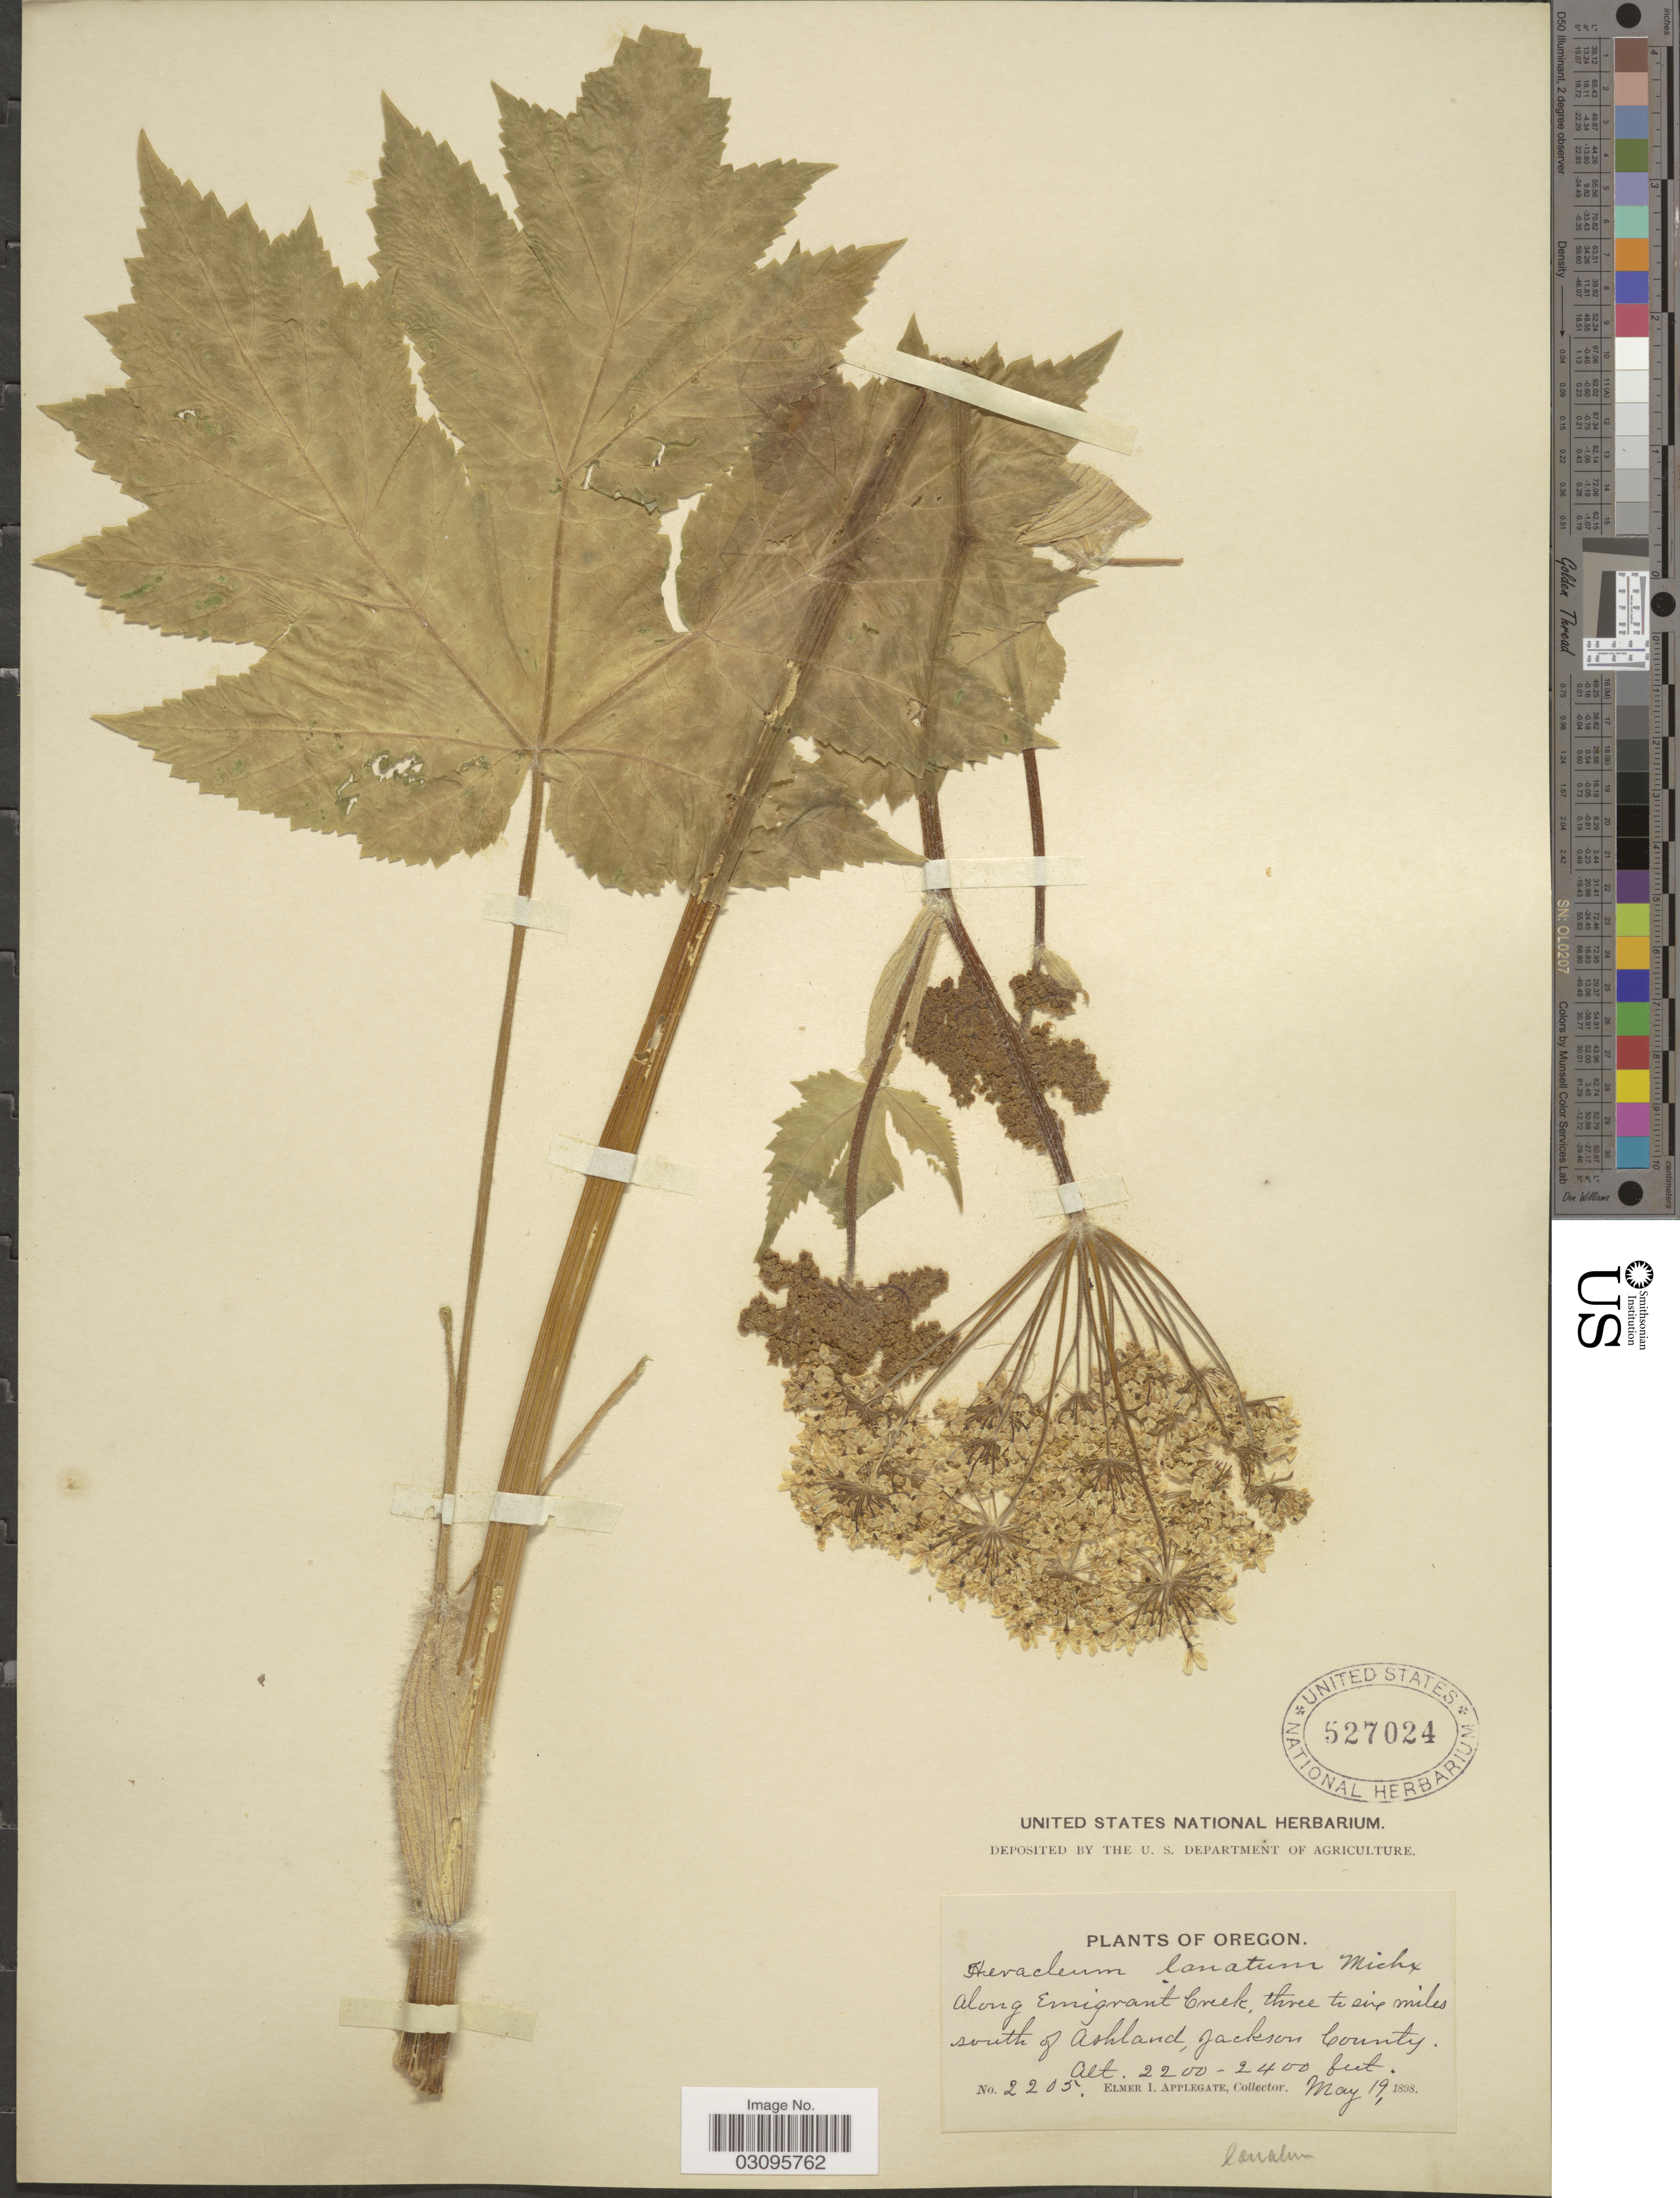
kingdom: Plantae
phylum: Tracheophyta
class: Magnoliopsida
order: Apiales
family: Apiaceae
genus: Heracleum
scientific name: Heracleum lanatum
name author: Michx.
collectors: E. I. Applegate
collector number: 2205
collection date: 1898-05-19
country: United States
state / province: Oregon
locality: Along Emigrant Creek, three to six miles south of Ashland, Jackson County.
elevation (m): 671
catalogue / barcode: US 527024